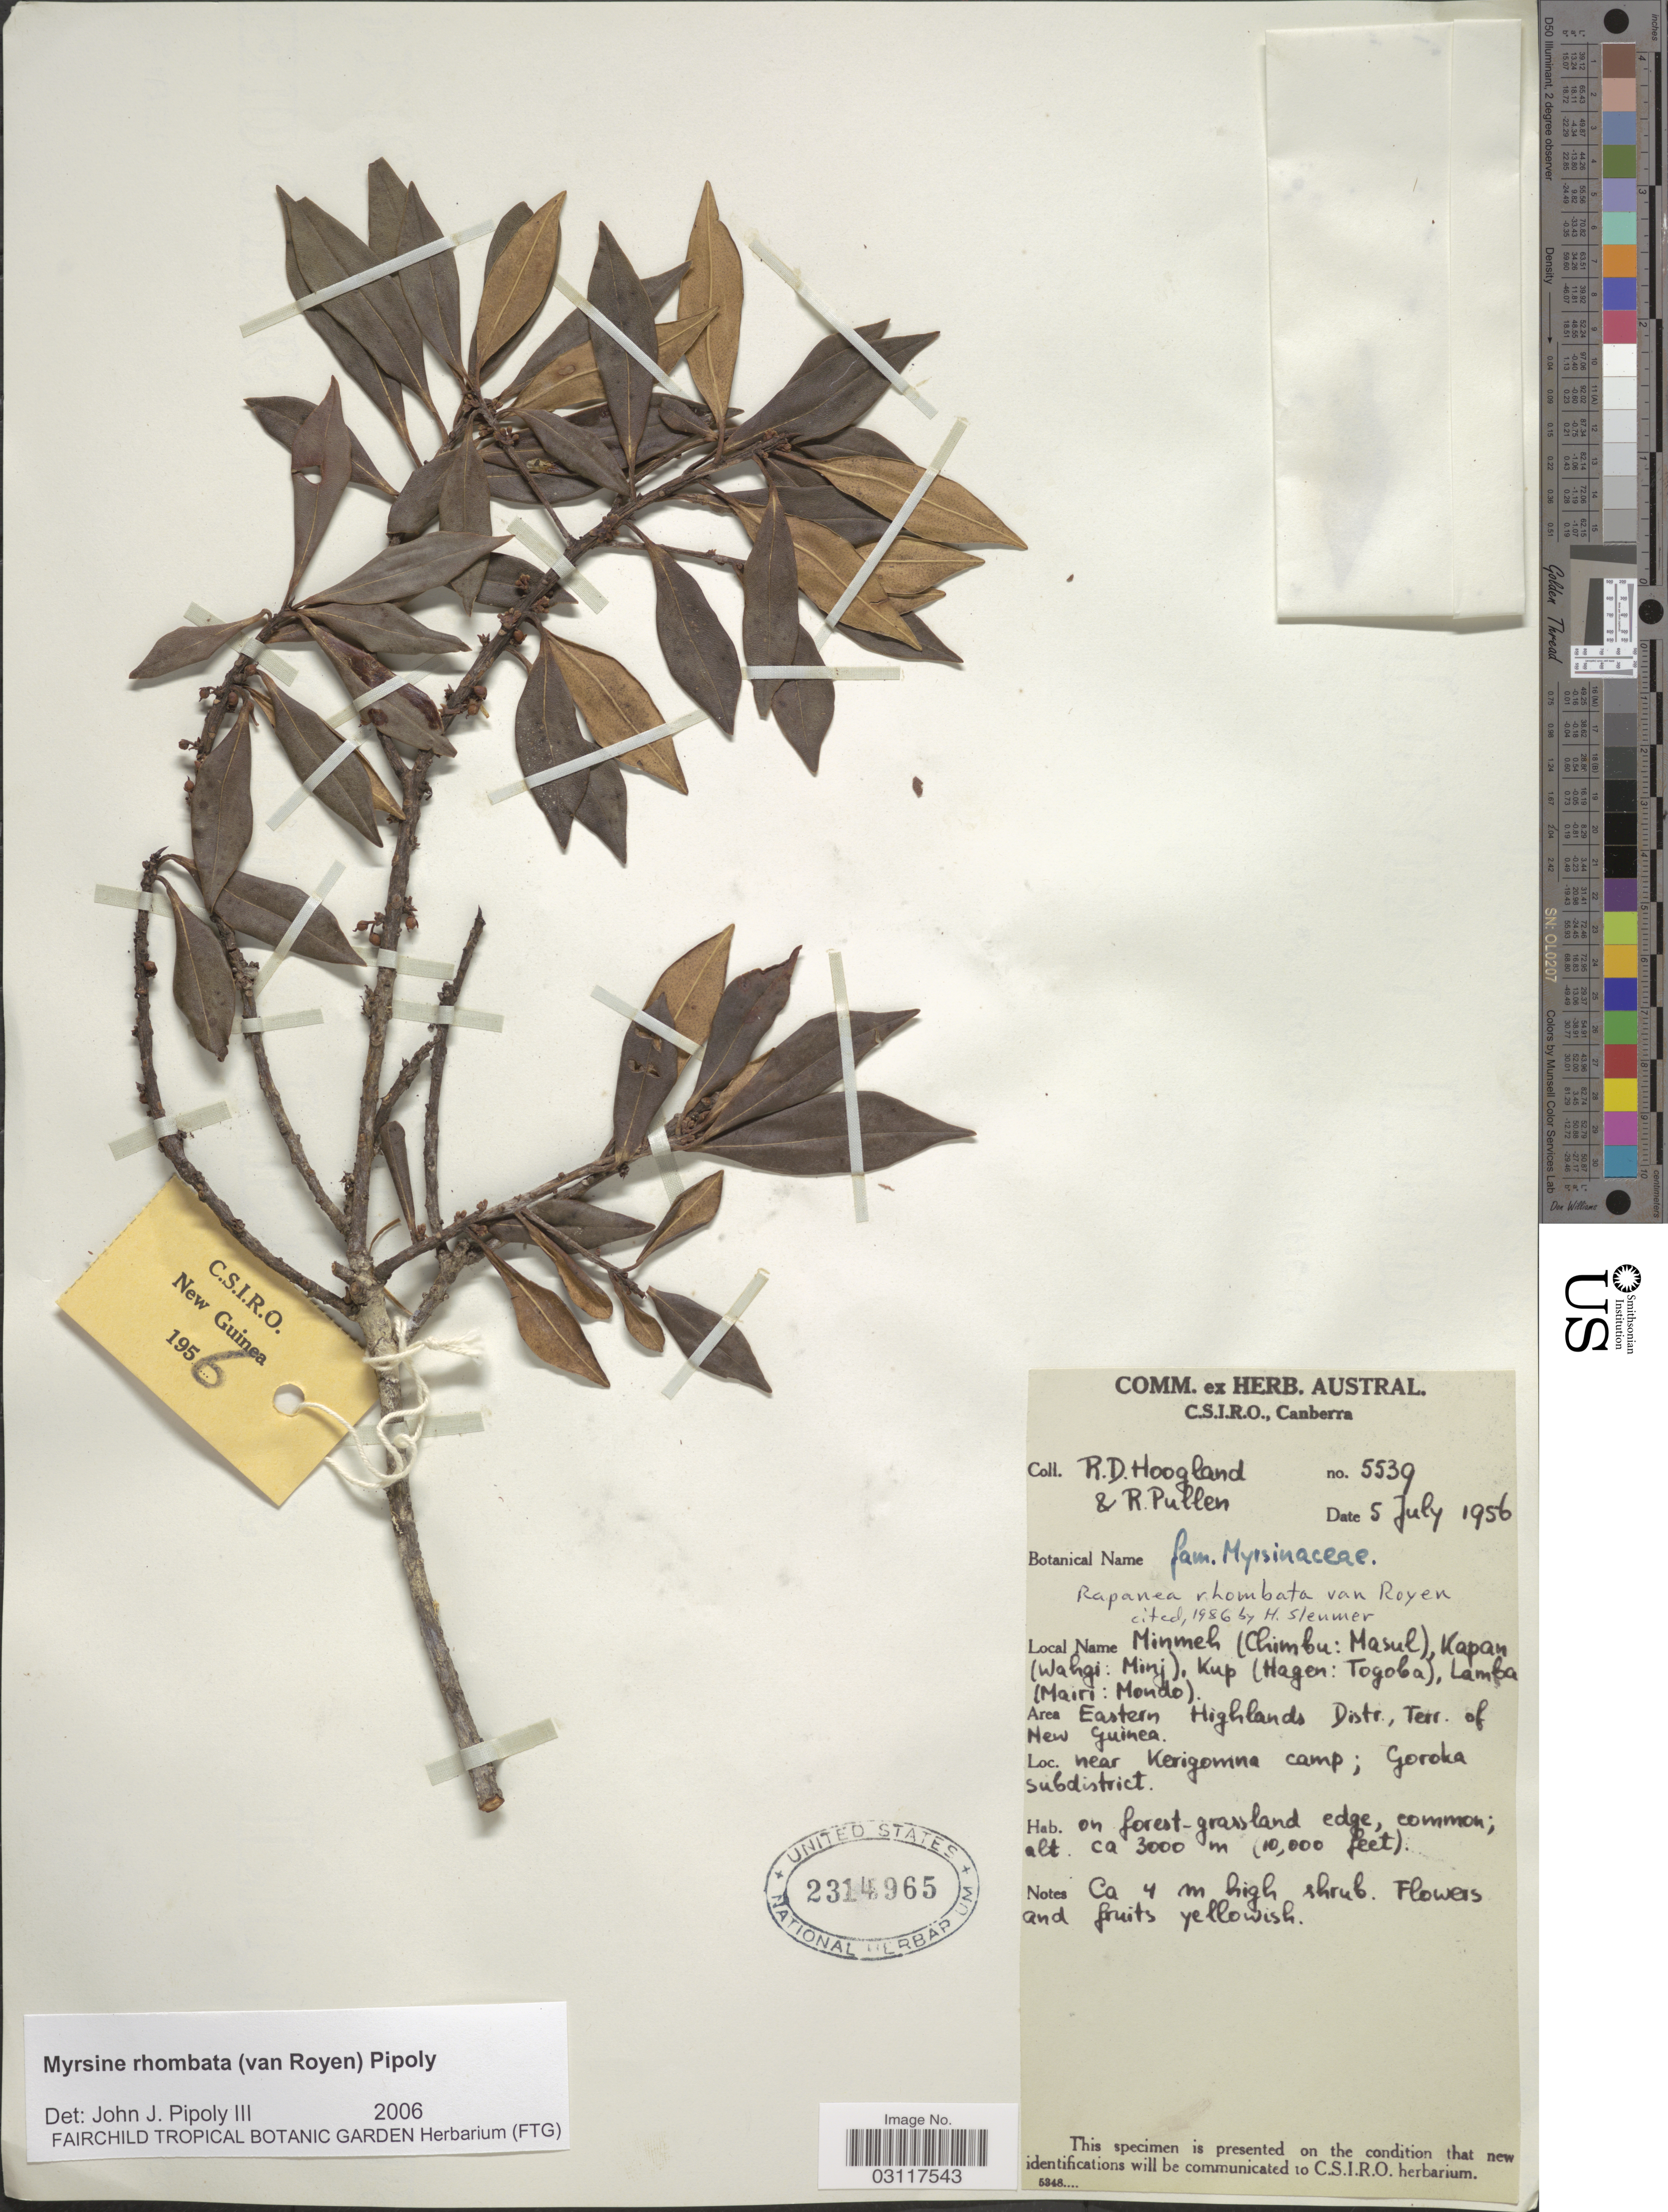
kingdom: Plantae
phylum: Tracheophyta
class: Magnoliopsida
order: Ericales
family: Primulaceae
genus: Myrsine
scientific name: Myrsine rhombata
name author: (P. Royen) Pipoly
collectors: R. D. Hoogland & R. Pullen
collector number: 5539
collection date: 1956-07-05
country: Papua New Guinea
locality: Areaq Eastern Highlands Distr., Terr. of New Guinea, near Kerigomna camp; Goroka subdistrict.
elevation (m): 3000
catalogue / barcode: US 2314965